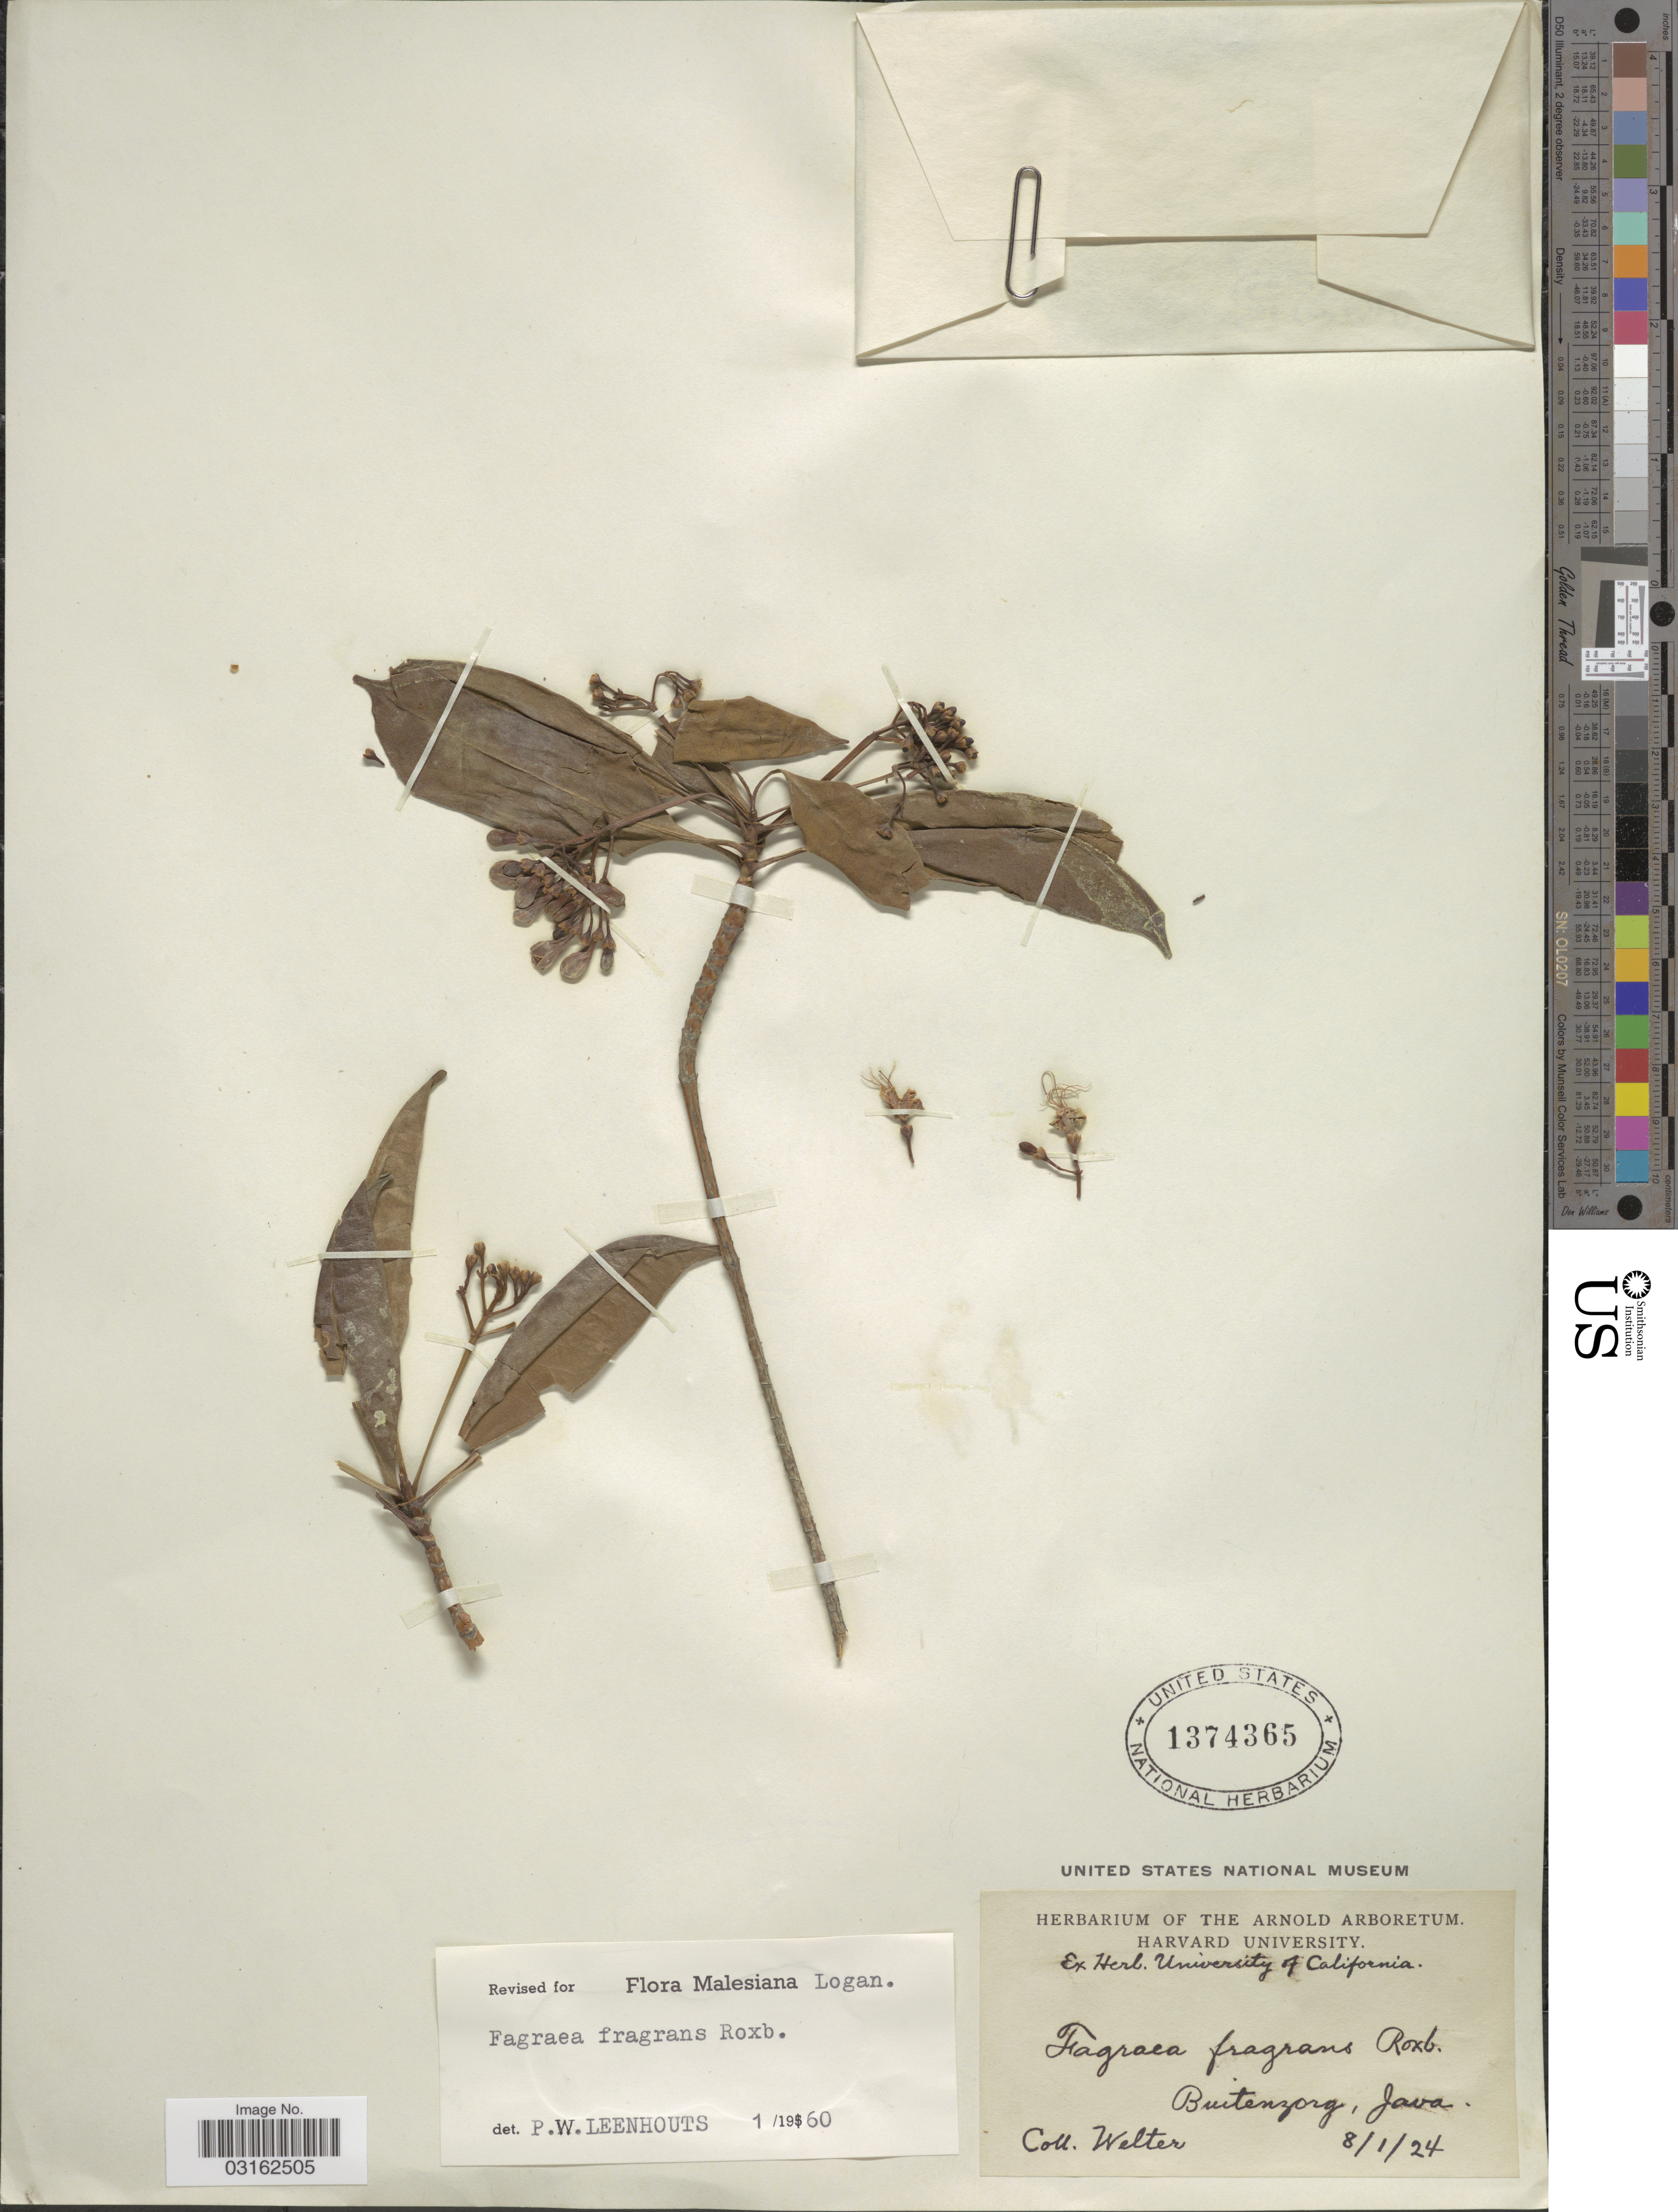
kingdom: Plantae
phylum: Tracheophyta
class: Magnoliopsida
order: Gentianales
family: Gentianaceae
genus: Fagraea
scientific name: Fagraea fragrans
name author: Roxb.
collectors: Welter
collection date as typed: Transcribed d/m/y: 8/1/24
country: Indonesia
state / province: Java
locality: Buitenzorg.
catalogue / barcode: US 1374365